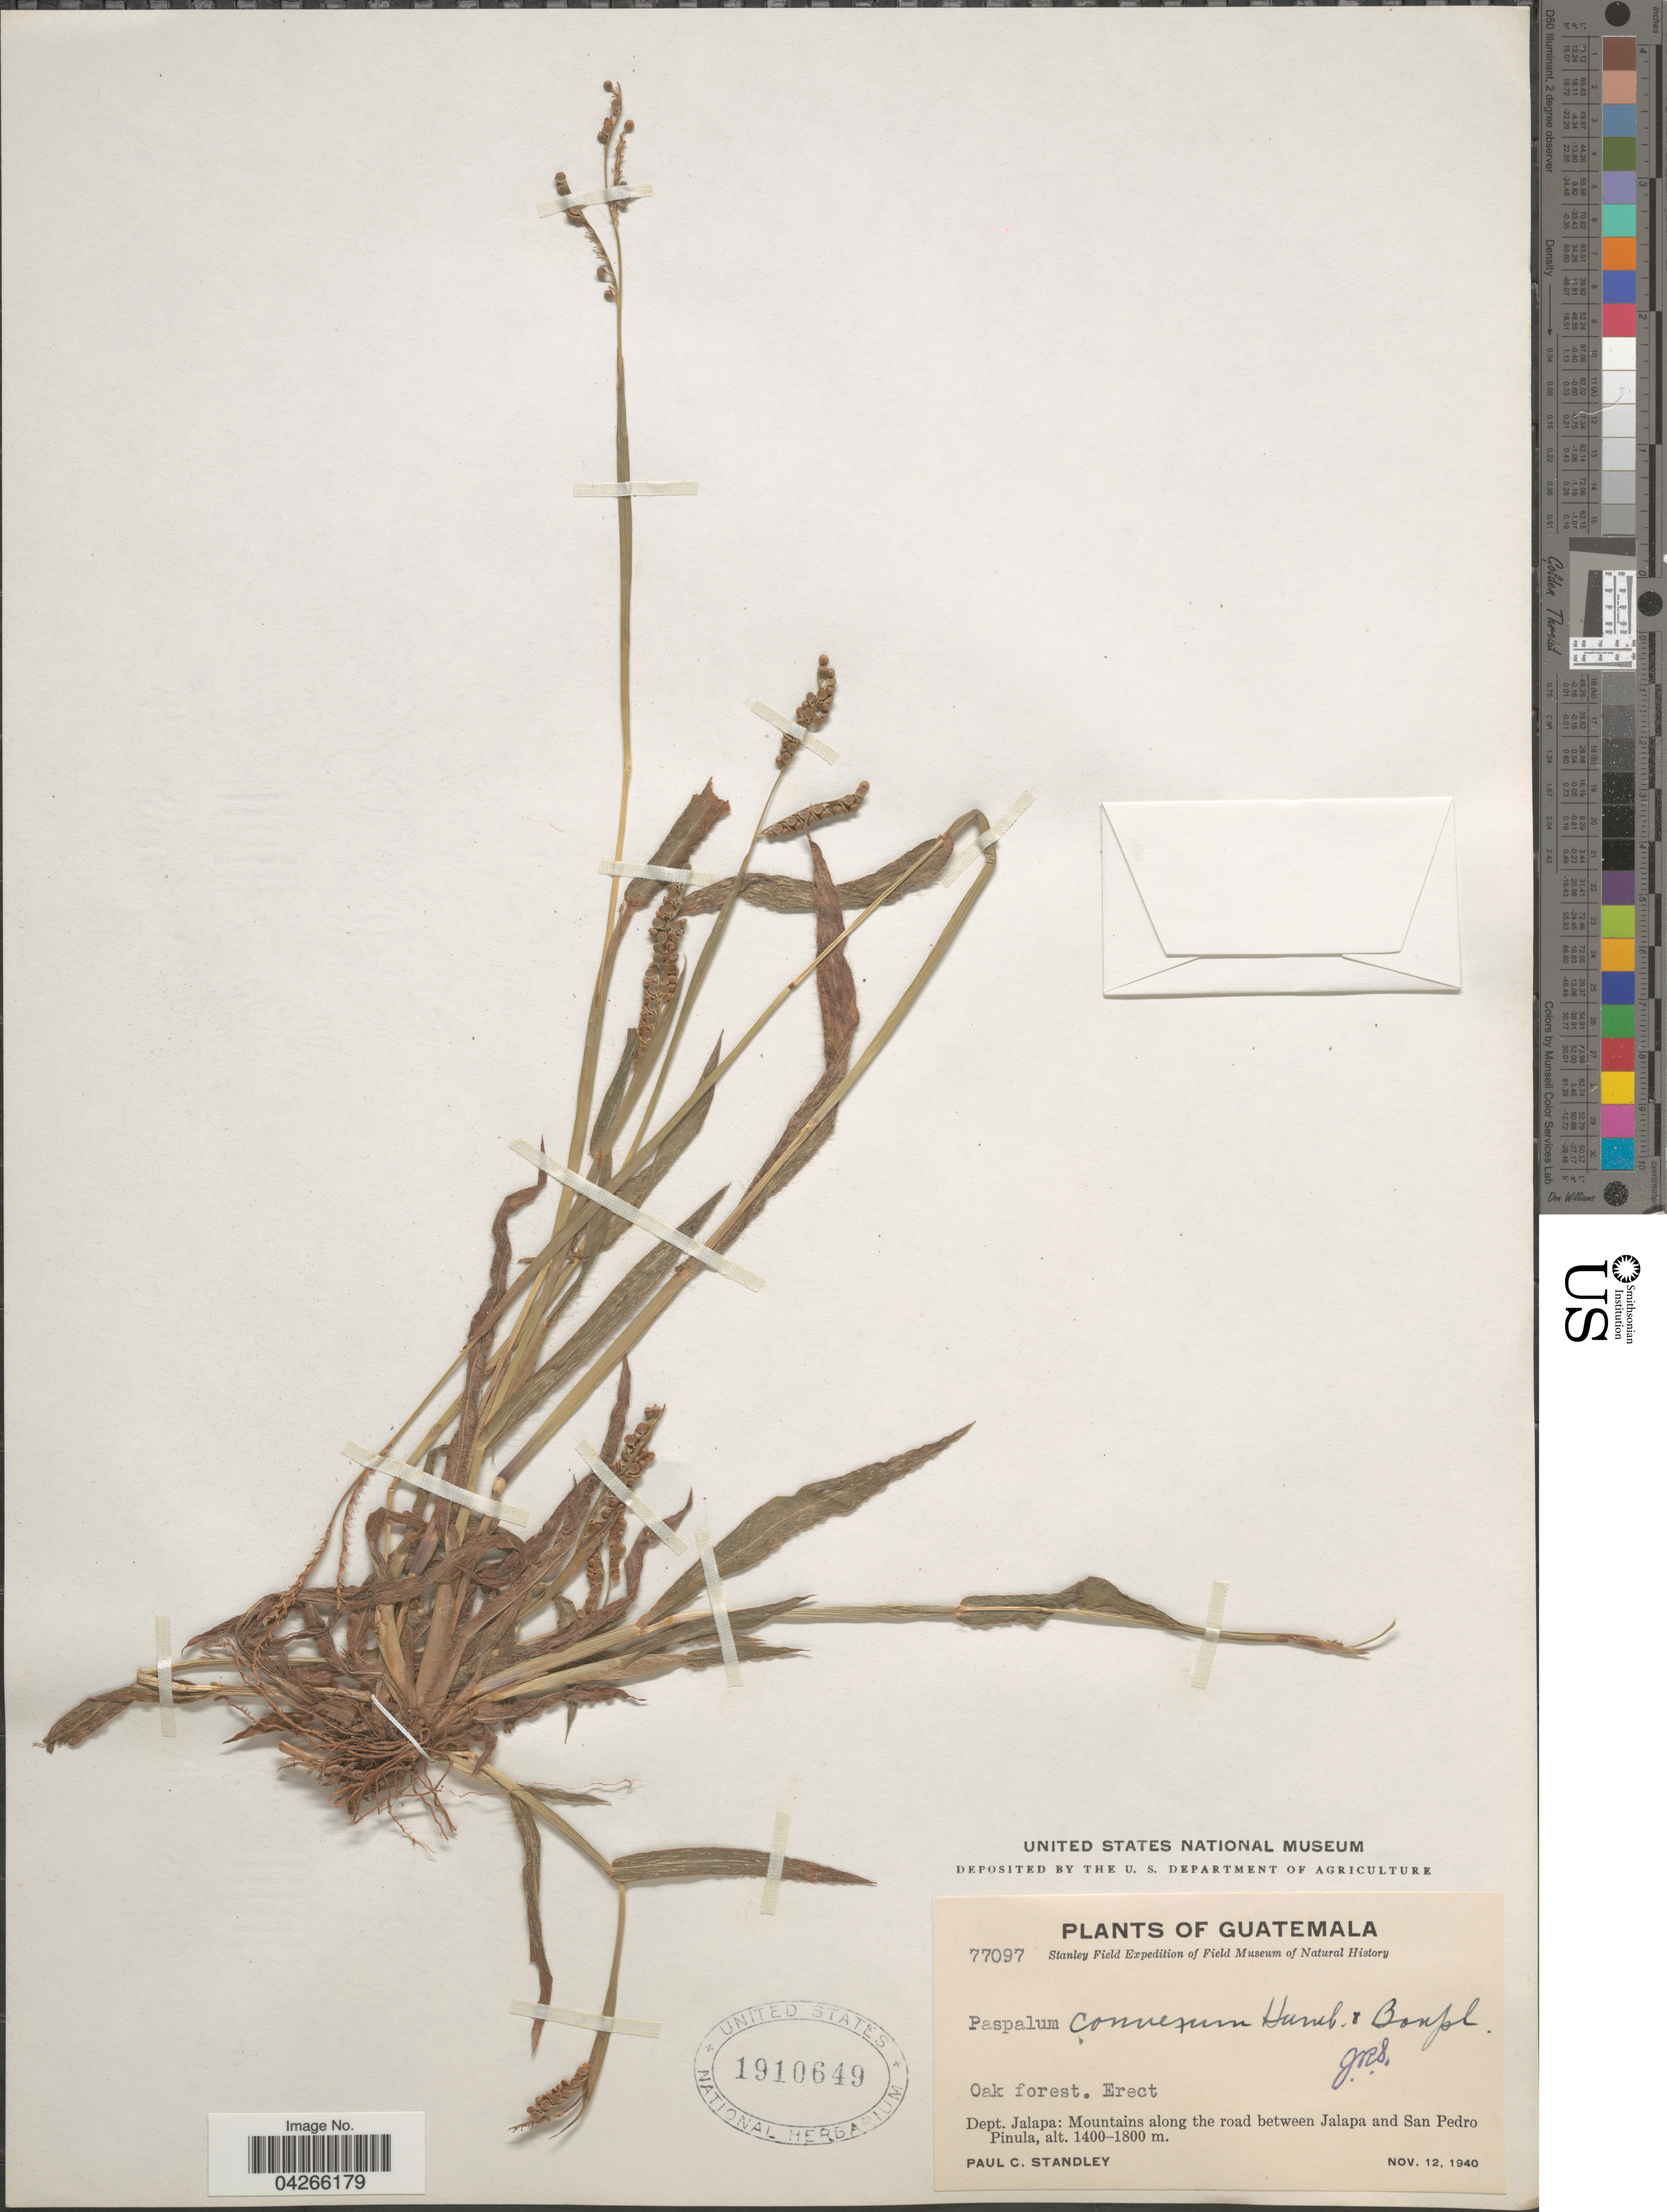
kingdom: Plantae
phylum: Tracheophyta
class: Liliopsida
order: Poales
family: Poaceae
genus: Paspalum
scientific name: Paspalum convexum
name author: Humb. & Bonpl. ex Flüggé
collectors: P. C. Standley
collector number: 77097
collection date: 1940-11-12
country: Guatemala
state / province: Jalapa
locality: Stanley Field Expedition. Dept. Jalapa: Mountains along the road between Jalapa and San Pedro Pinula.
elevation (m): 1400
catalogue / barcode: US 1910649